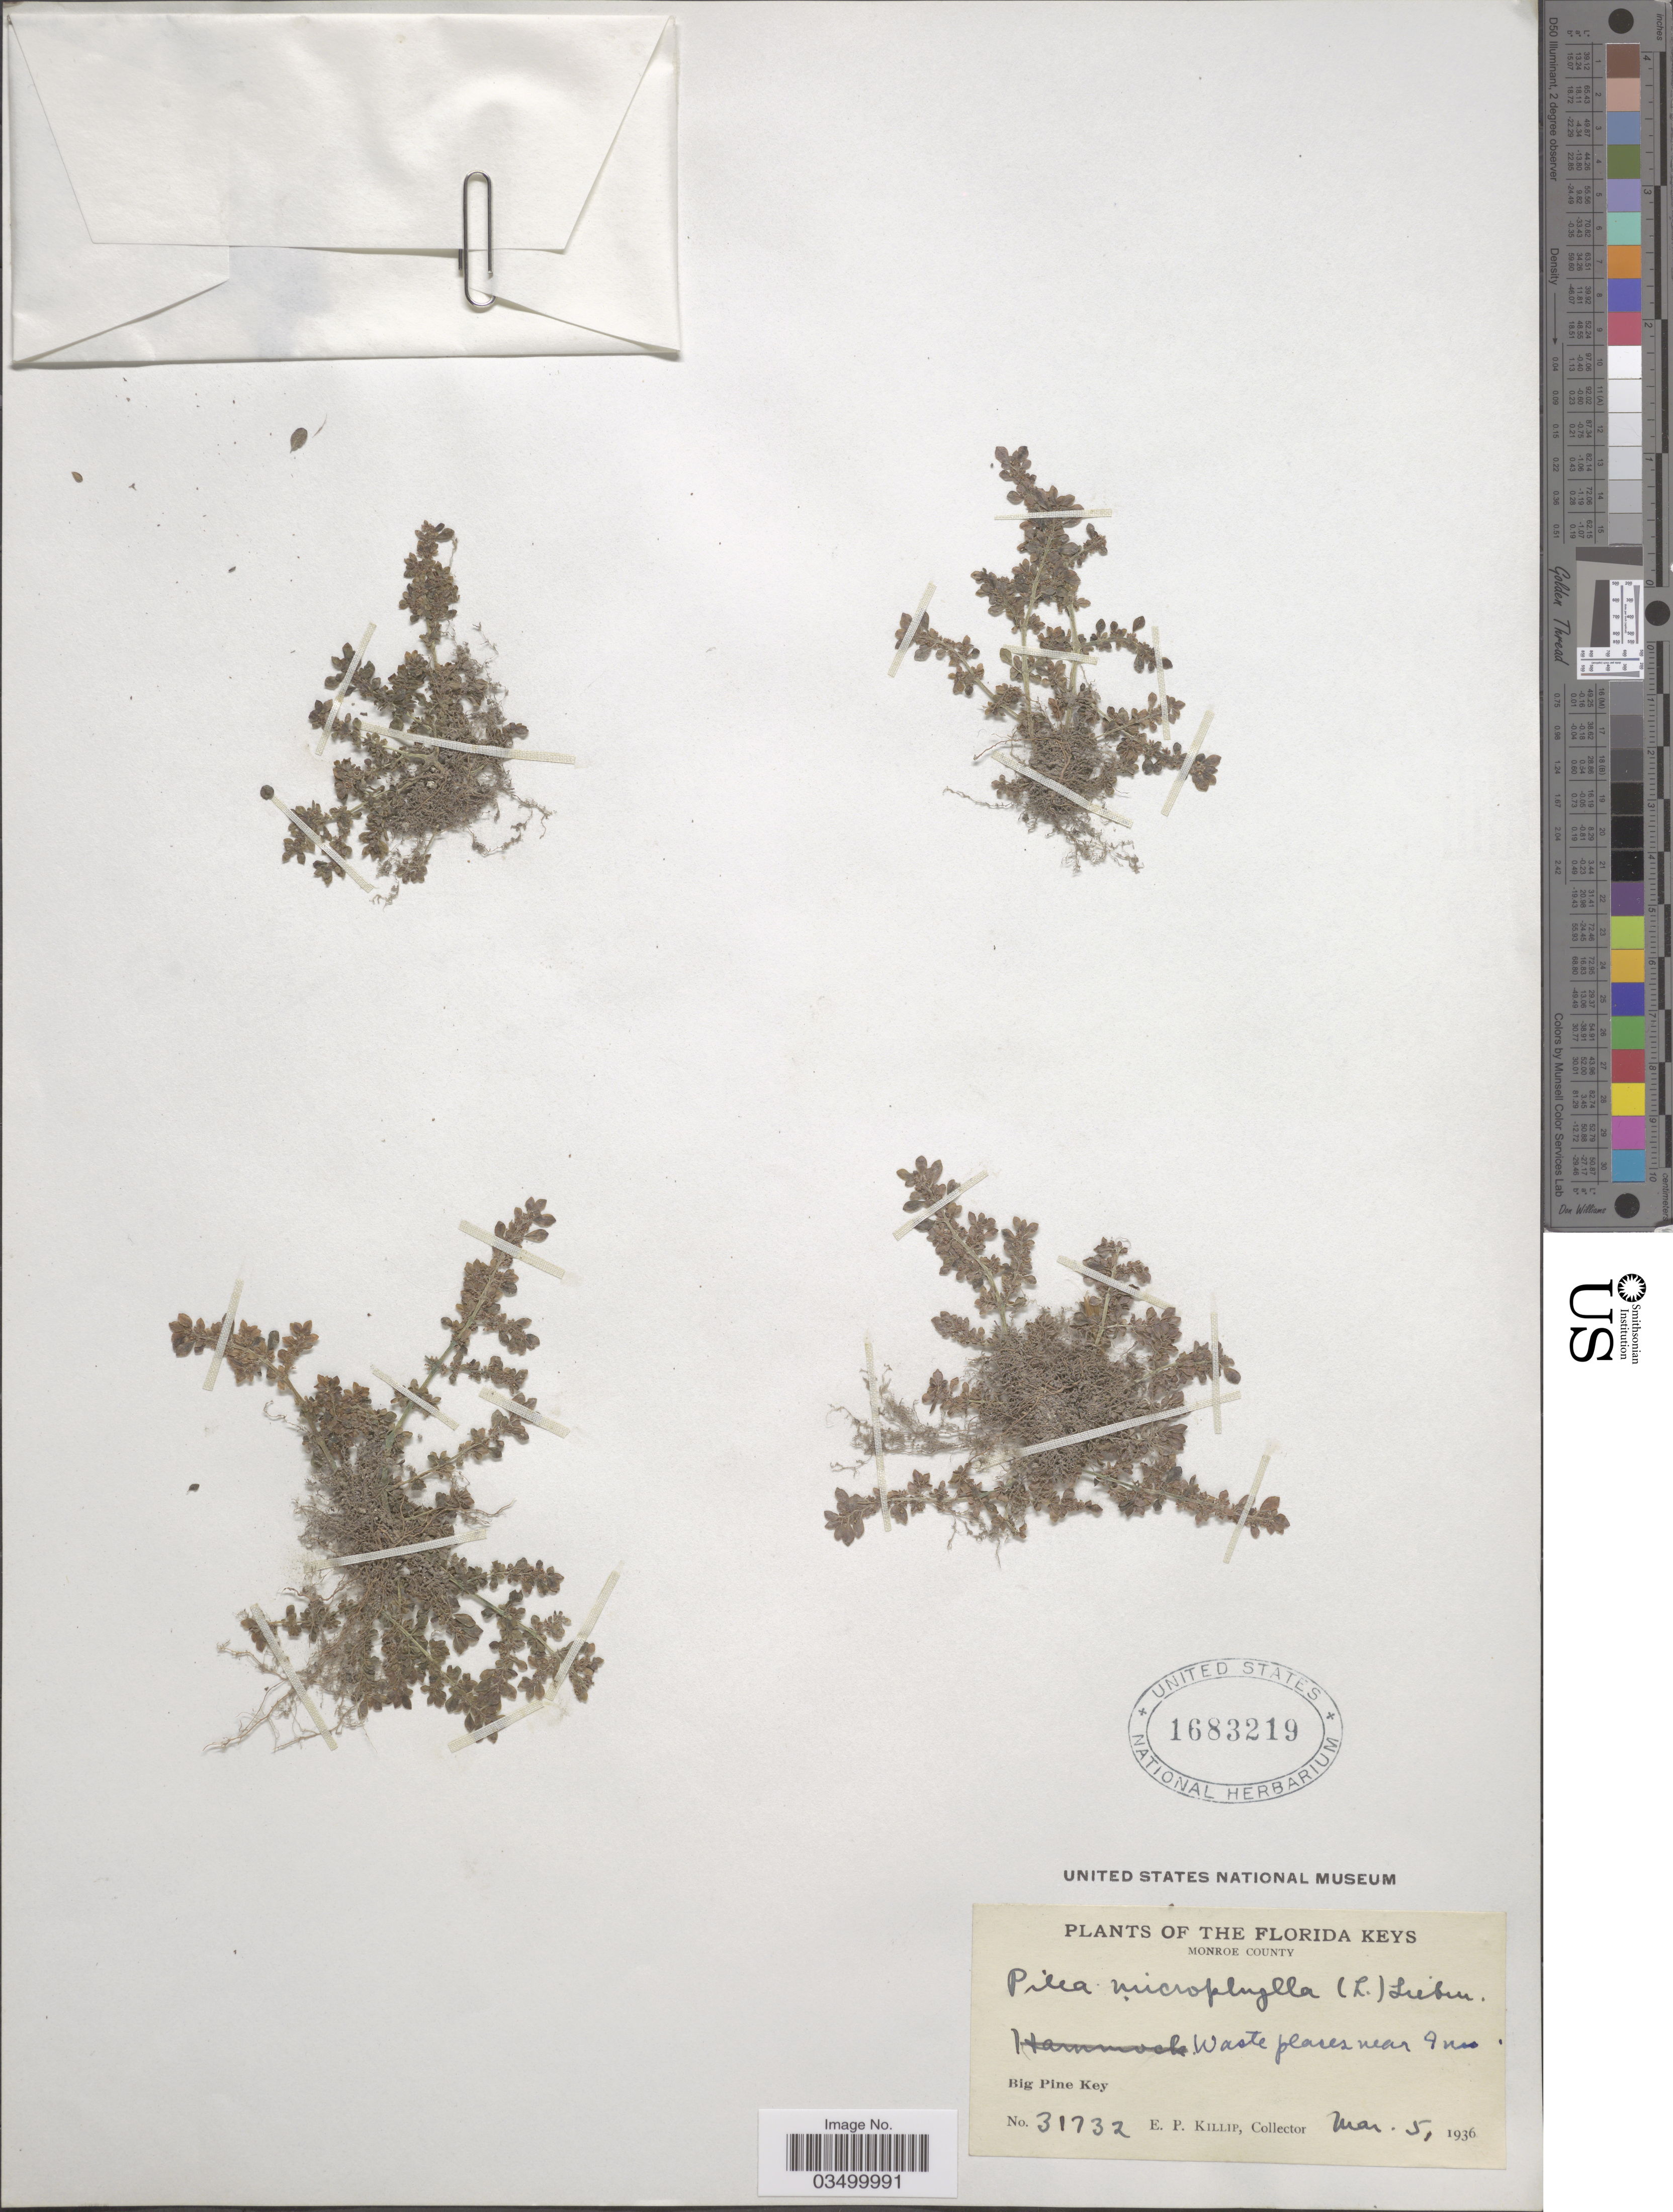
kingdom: Plantae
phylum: Tracheophyta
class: Magnoliopsida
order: Rosales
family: Urticaceae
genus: Pilea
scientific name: Pilea microphylla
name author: (L.) Liebm.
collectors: E. P. Killip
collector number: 31732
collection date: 1936-03-05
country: United States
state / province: Florida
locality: The Florida Keys. Monroe County. Near Inn. Big Pine Key.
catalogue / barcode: US 1683219